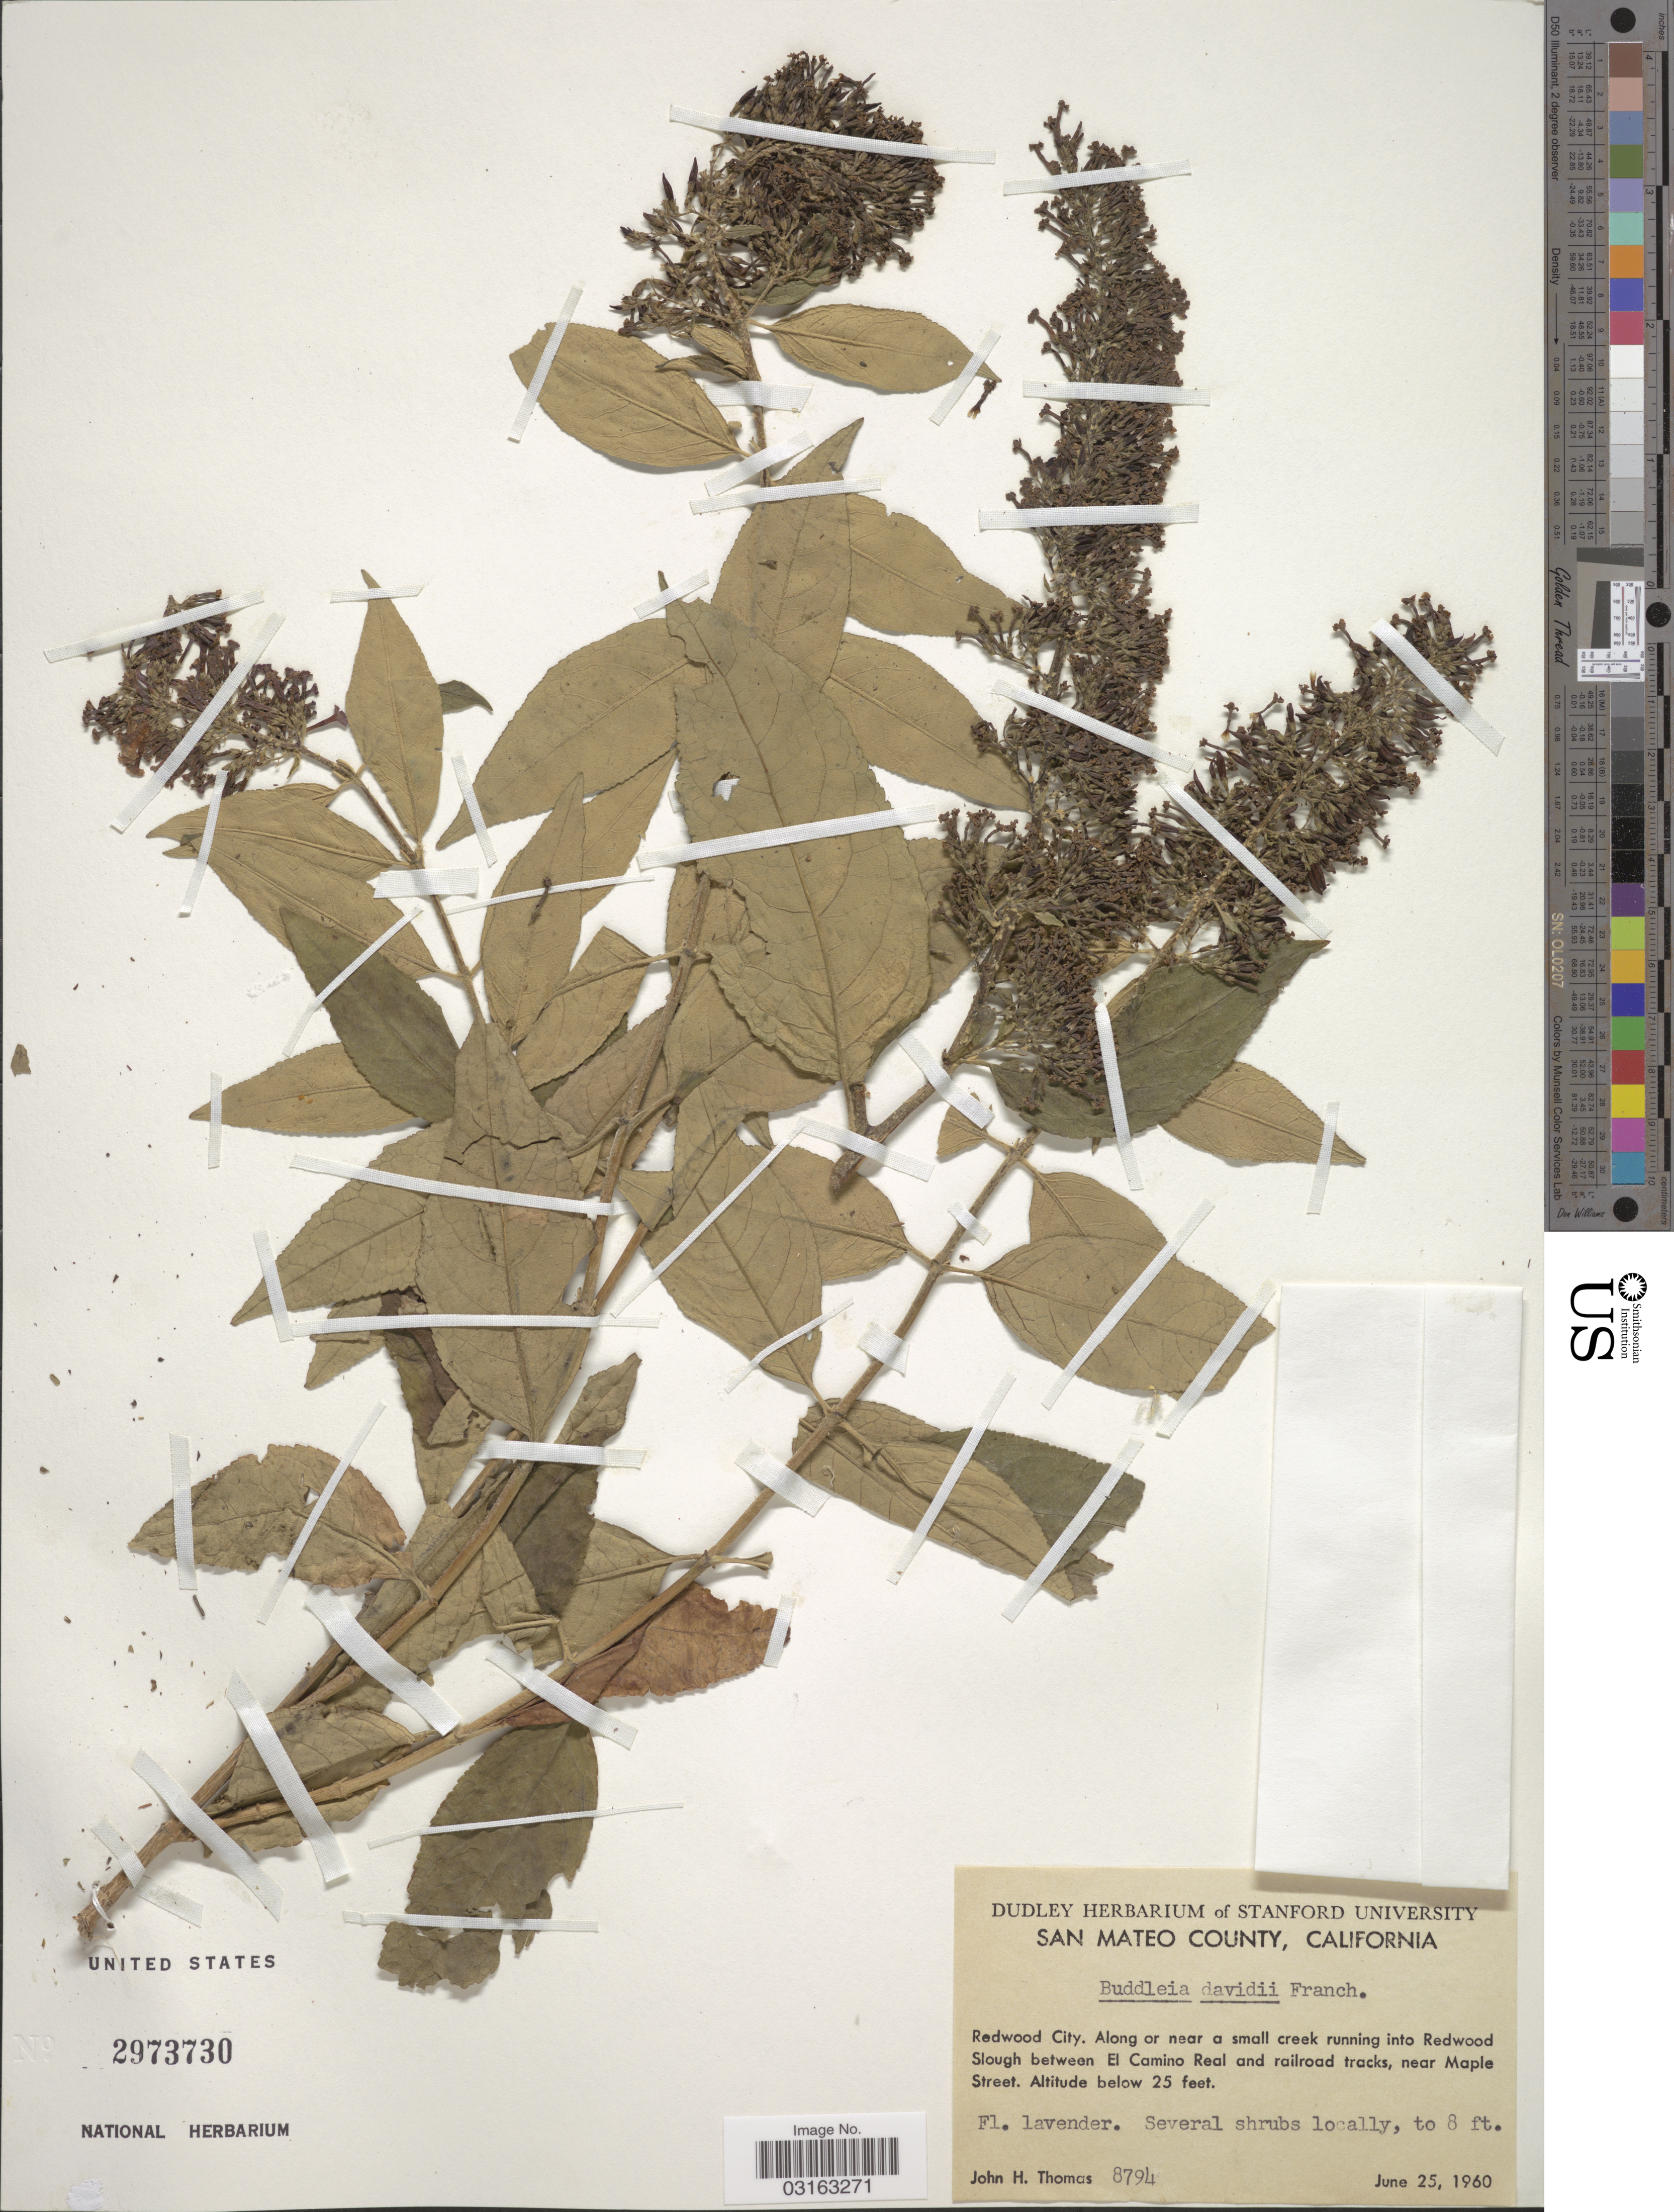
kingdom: Plantae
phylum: Tracheophyta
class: Magnoliopsida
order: Lamiales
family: Scrophulariaceae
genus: Buddleja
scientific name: Buddleja davidii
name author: Franch.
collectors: J. H. Thomas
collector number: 8794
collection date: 1960-06-25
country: United States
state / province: California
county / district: San Mateo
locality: San Mateo County. Redwood City. Along or near a small creek running into Redwood Slough between El Camino Real and railroad tracks, near Maple Street.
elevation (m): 8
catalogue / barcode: US 2973730